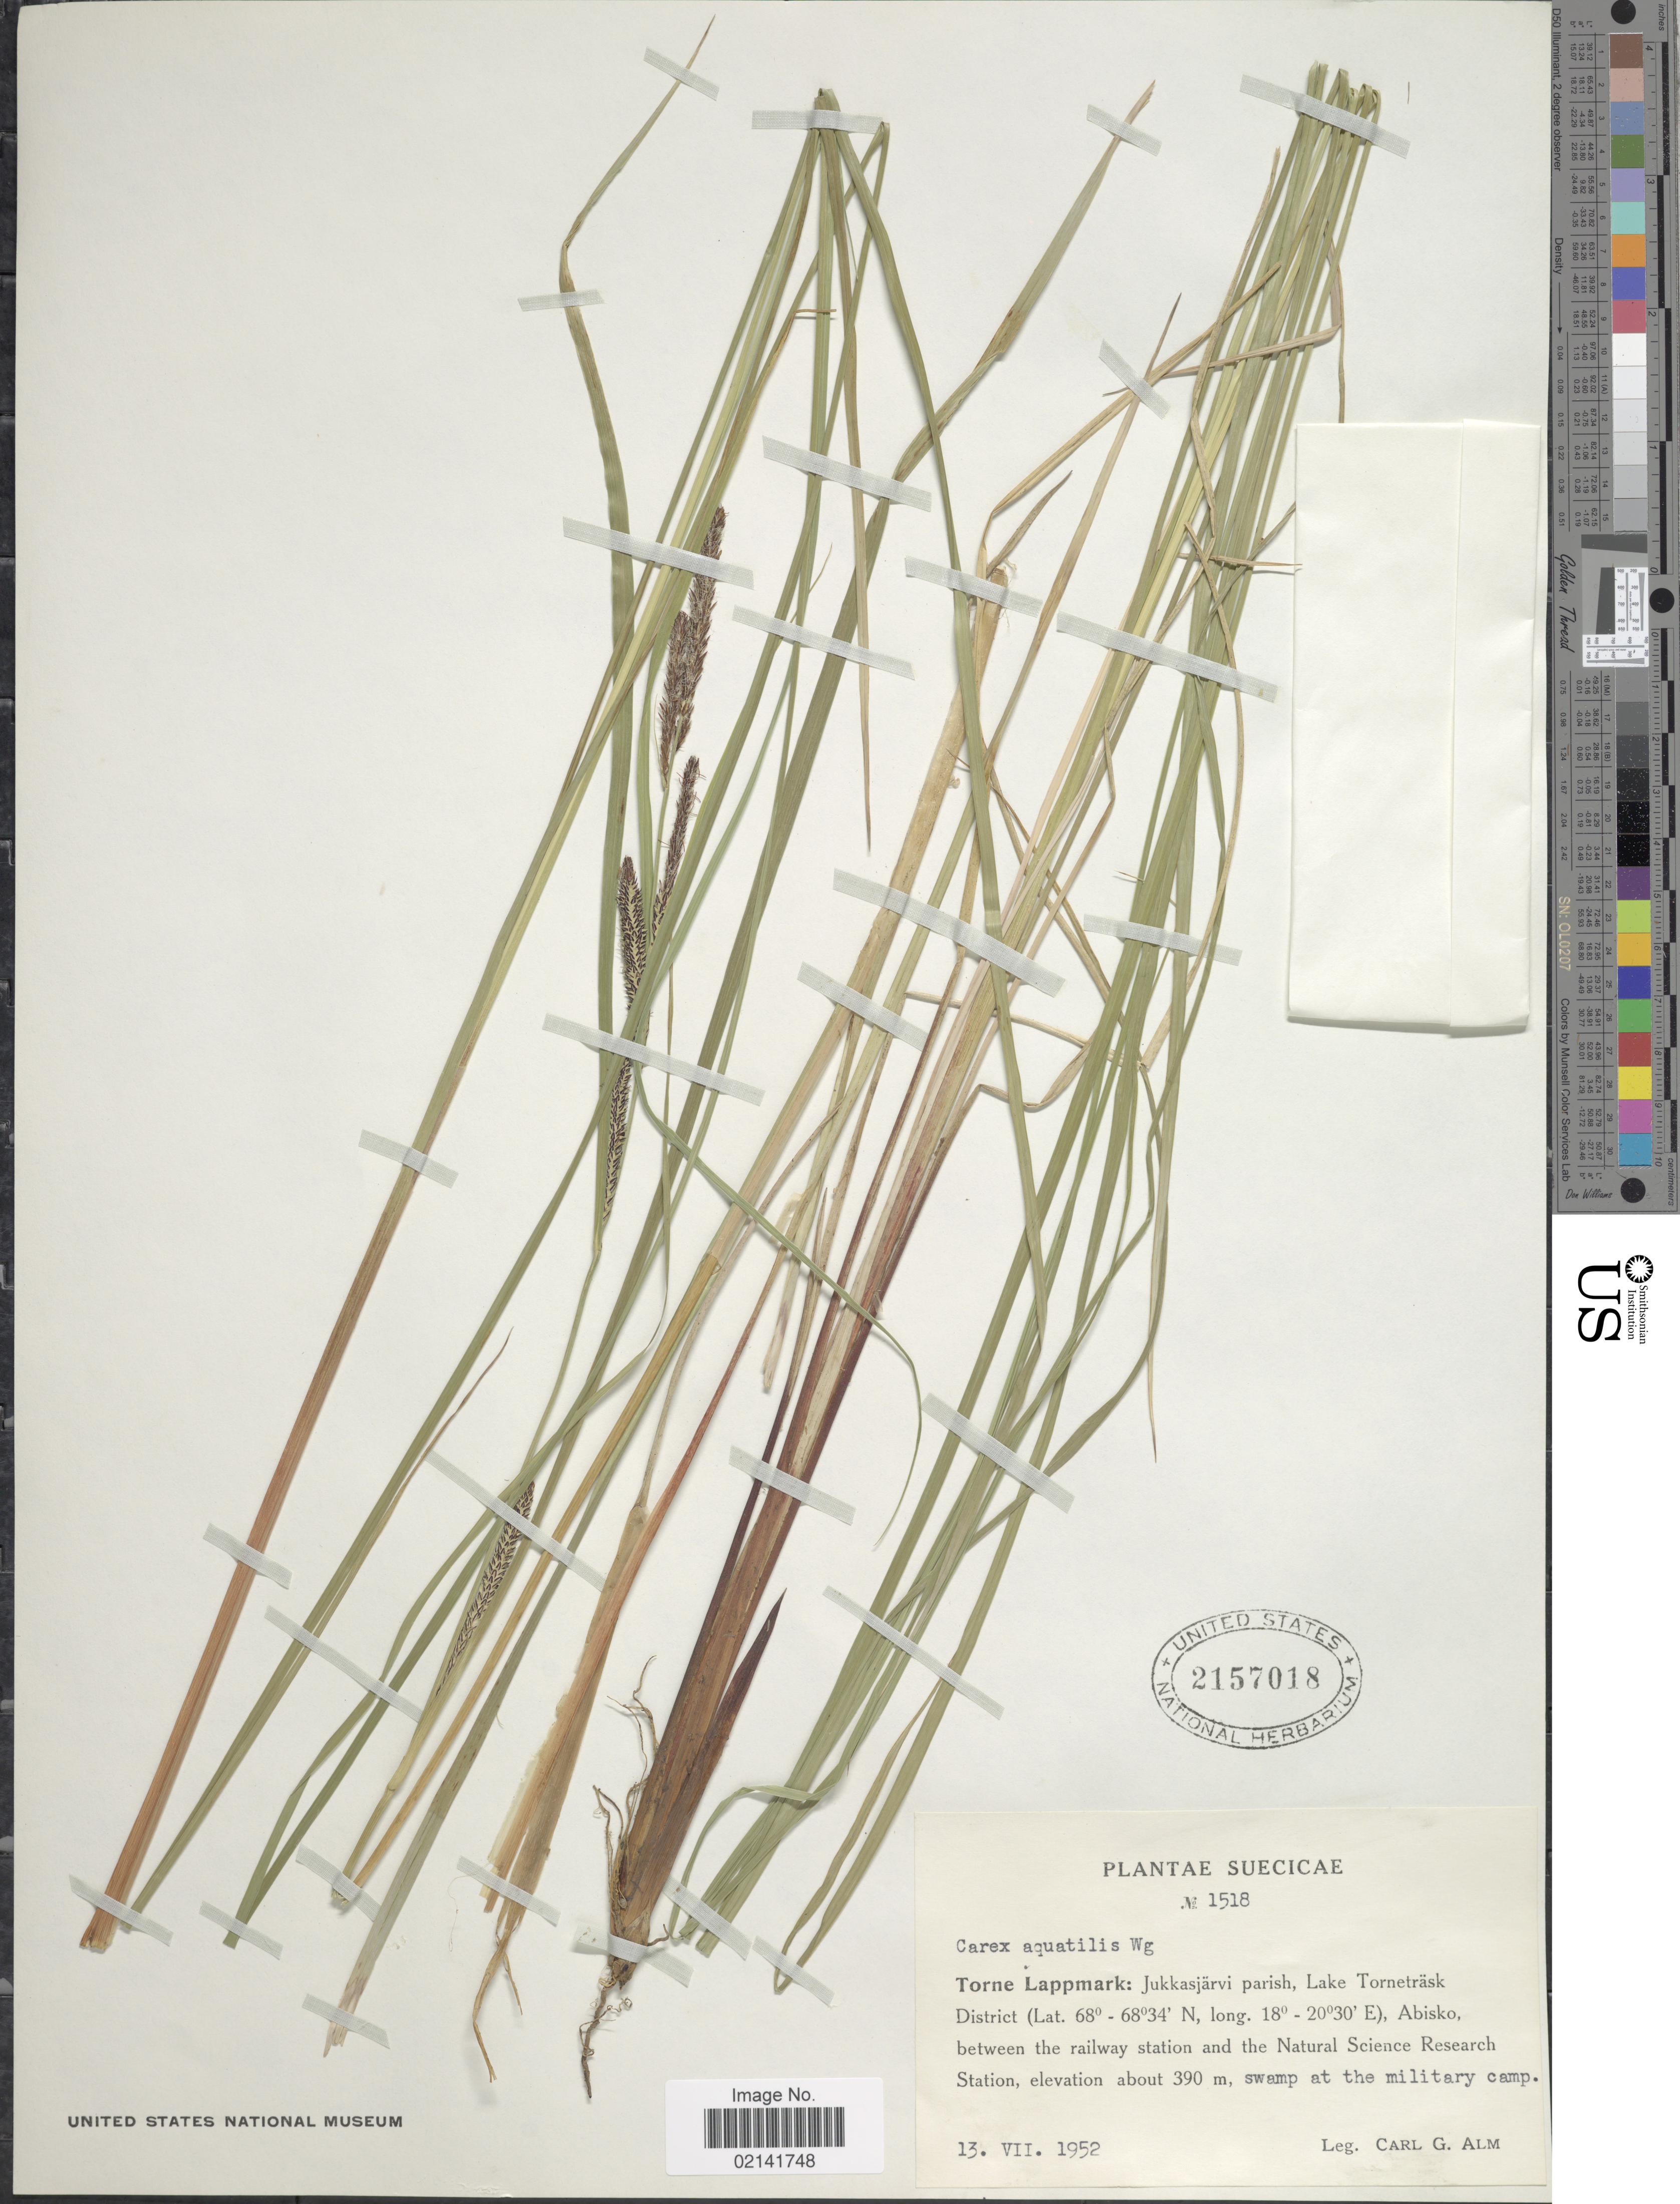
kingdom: Plantae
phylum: Tracheophyta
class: Liliopsida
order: Poales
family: Cyperaceae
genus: Carex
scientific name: Carex aquatilis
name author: Wahlenb.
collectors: C. G. Alm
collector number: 1518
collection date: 1952-07-13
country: Sweden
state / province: Norrbotten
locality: Suecicae, Torne Lappmark: Jukkasjarvi parish, Lake Tornetrask District, Abisko, between the railway station and the Natural Science Research Station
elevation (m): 390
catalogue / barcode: US 2157018